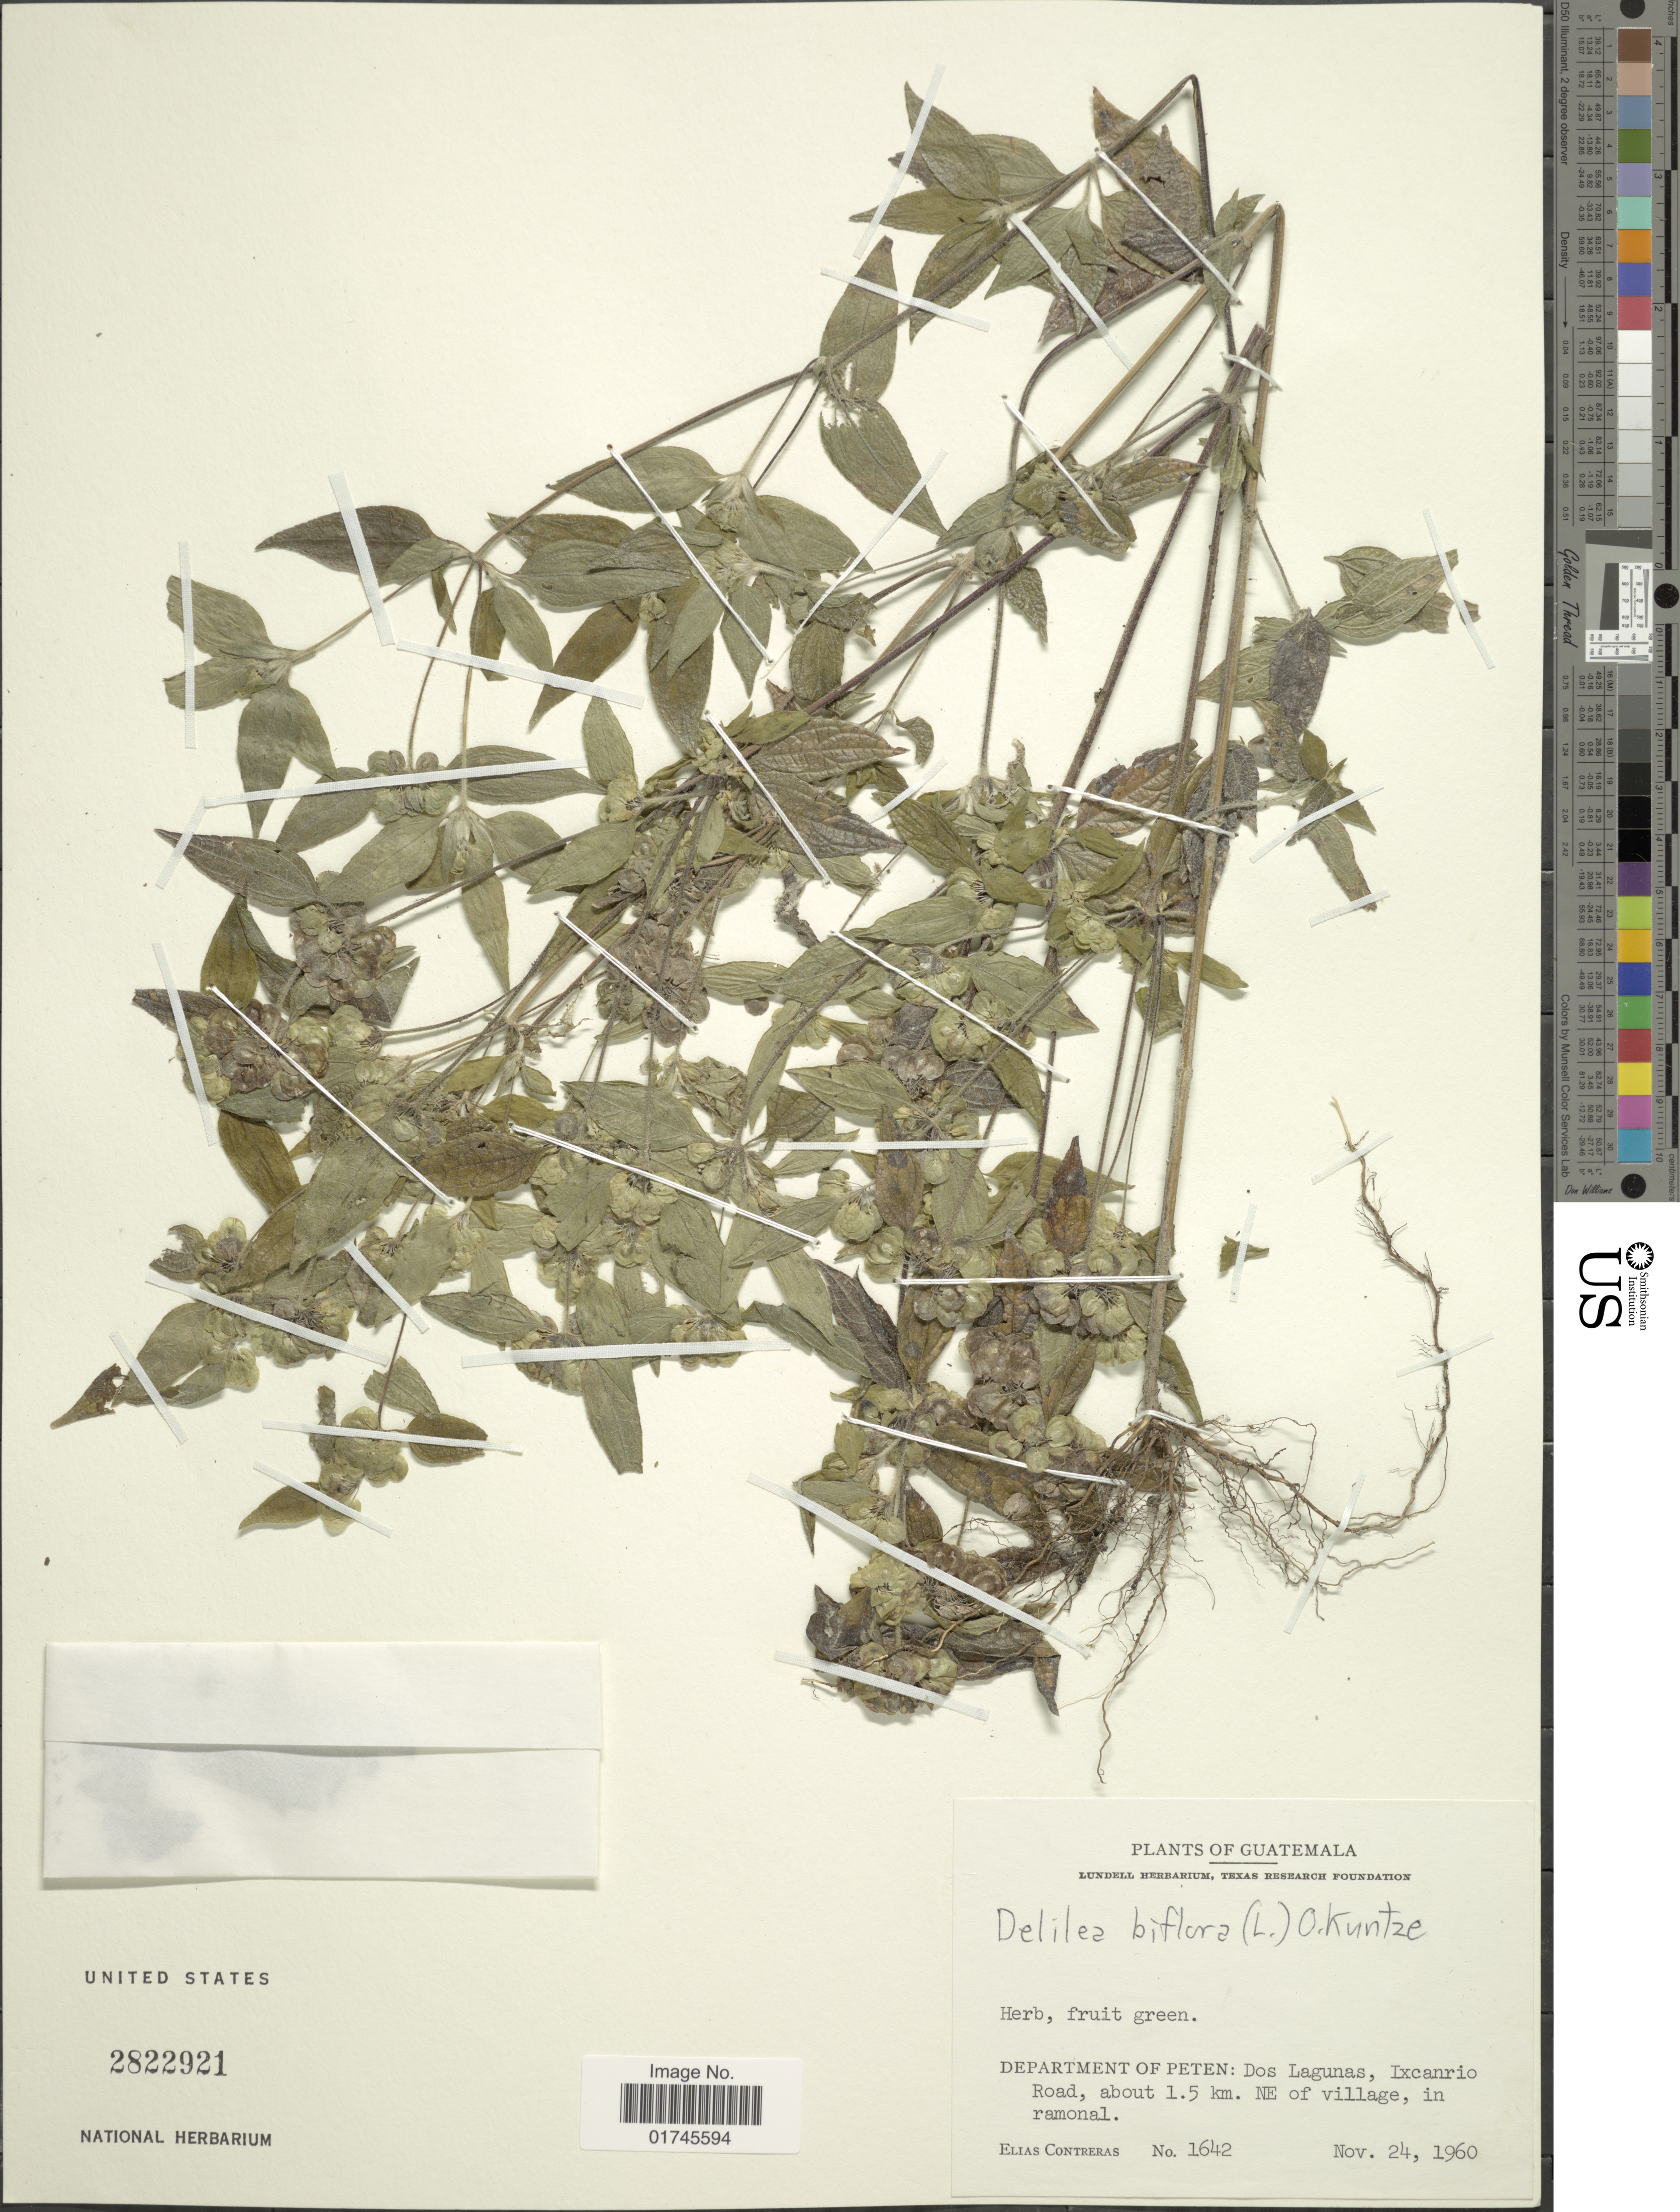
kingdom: Plantae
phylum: Tracheophyta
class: Magnoliopsida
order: Asterales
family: Asteraceae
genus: Delilia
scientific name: Delilia biflora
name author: (L.) Kuntze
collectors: E. Contreras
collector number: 1642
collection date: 1960-11-24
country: Guatemala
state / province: El Petén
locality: Department of Peten: Dos Lagunas, Ixcanrio Road, about 1.5 km NE of village, in ramonal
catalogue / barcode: US 2822921